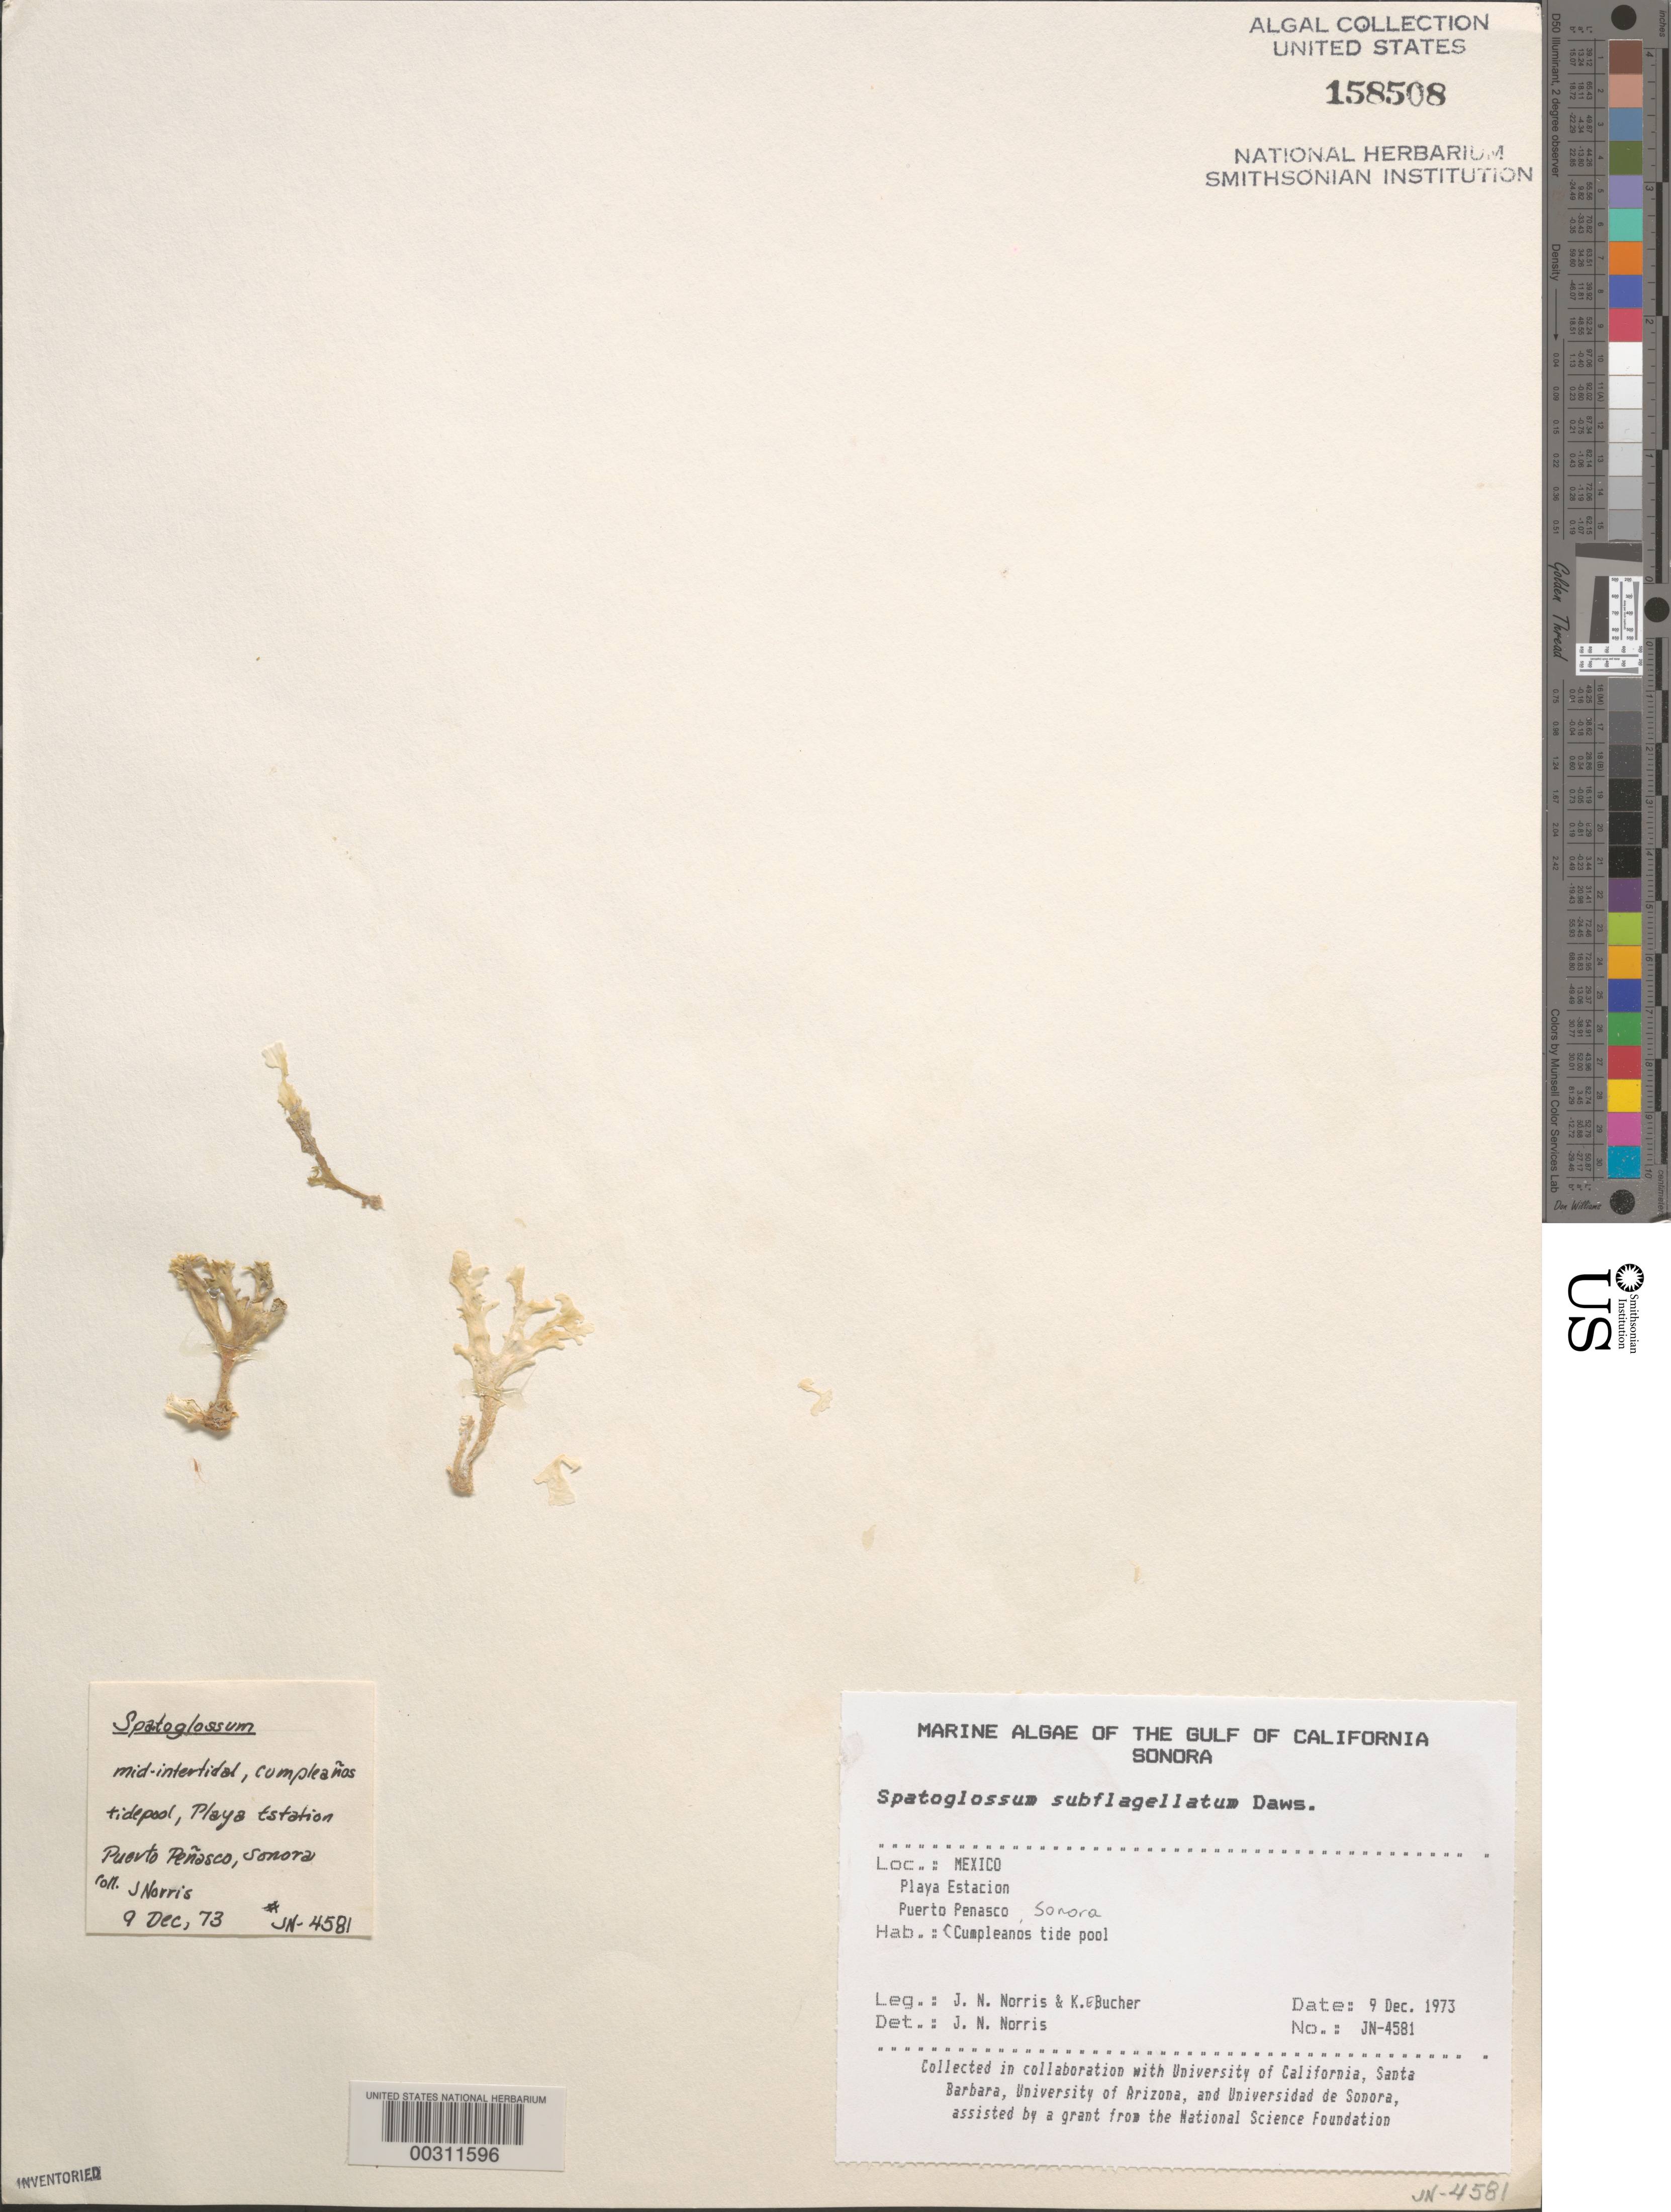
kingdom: Chromista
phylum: Ochrophyta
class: Phaeophyceae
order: Dictyotales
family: Dictyotaceae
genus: Spatoglossum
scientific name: Spatoglossum subflabellatum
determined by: Norris, James N.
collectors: J. N. Norris & K. E. Bucher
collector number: JN-4581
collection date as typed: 09 Dec 1973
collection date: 1973-12-09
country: Mexico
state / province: Sonora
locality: Playa Estacion, Puerto Penasco, Cumpleanos tide pool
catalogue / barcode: US 158508